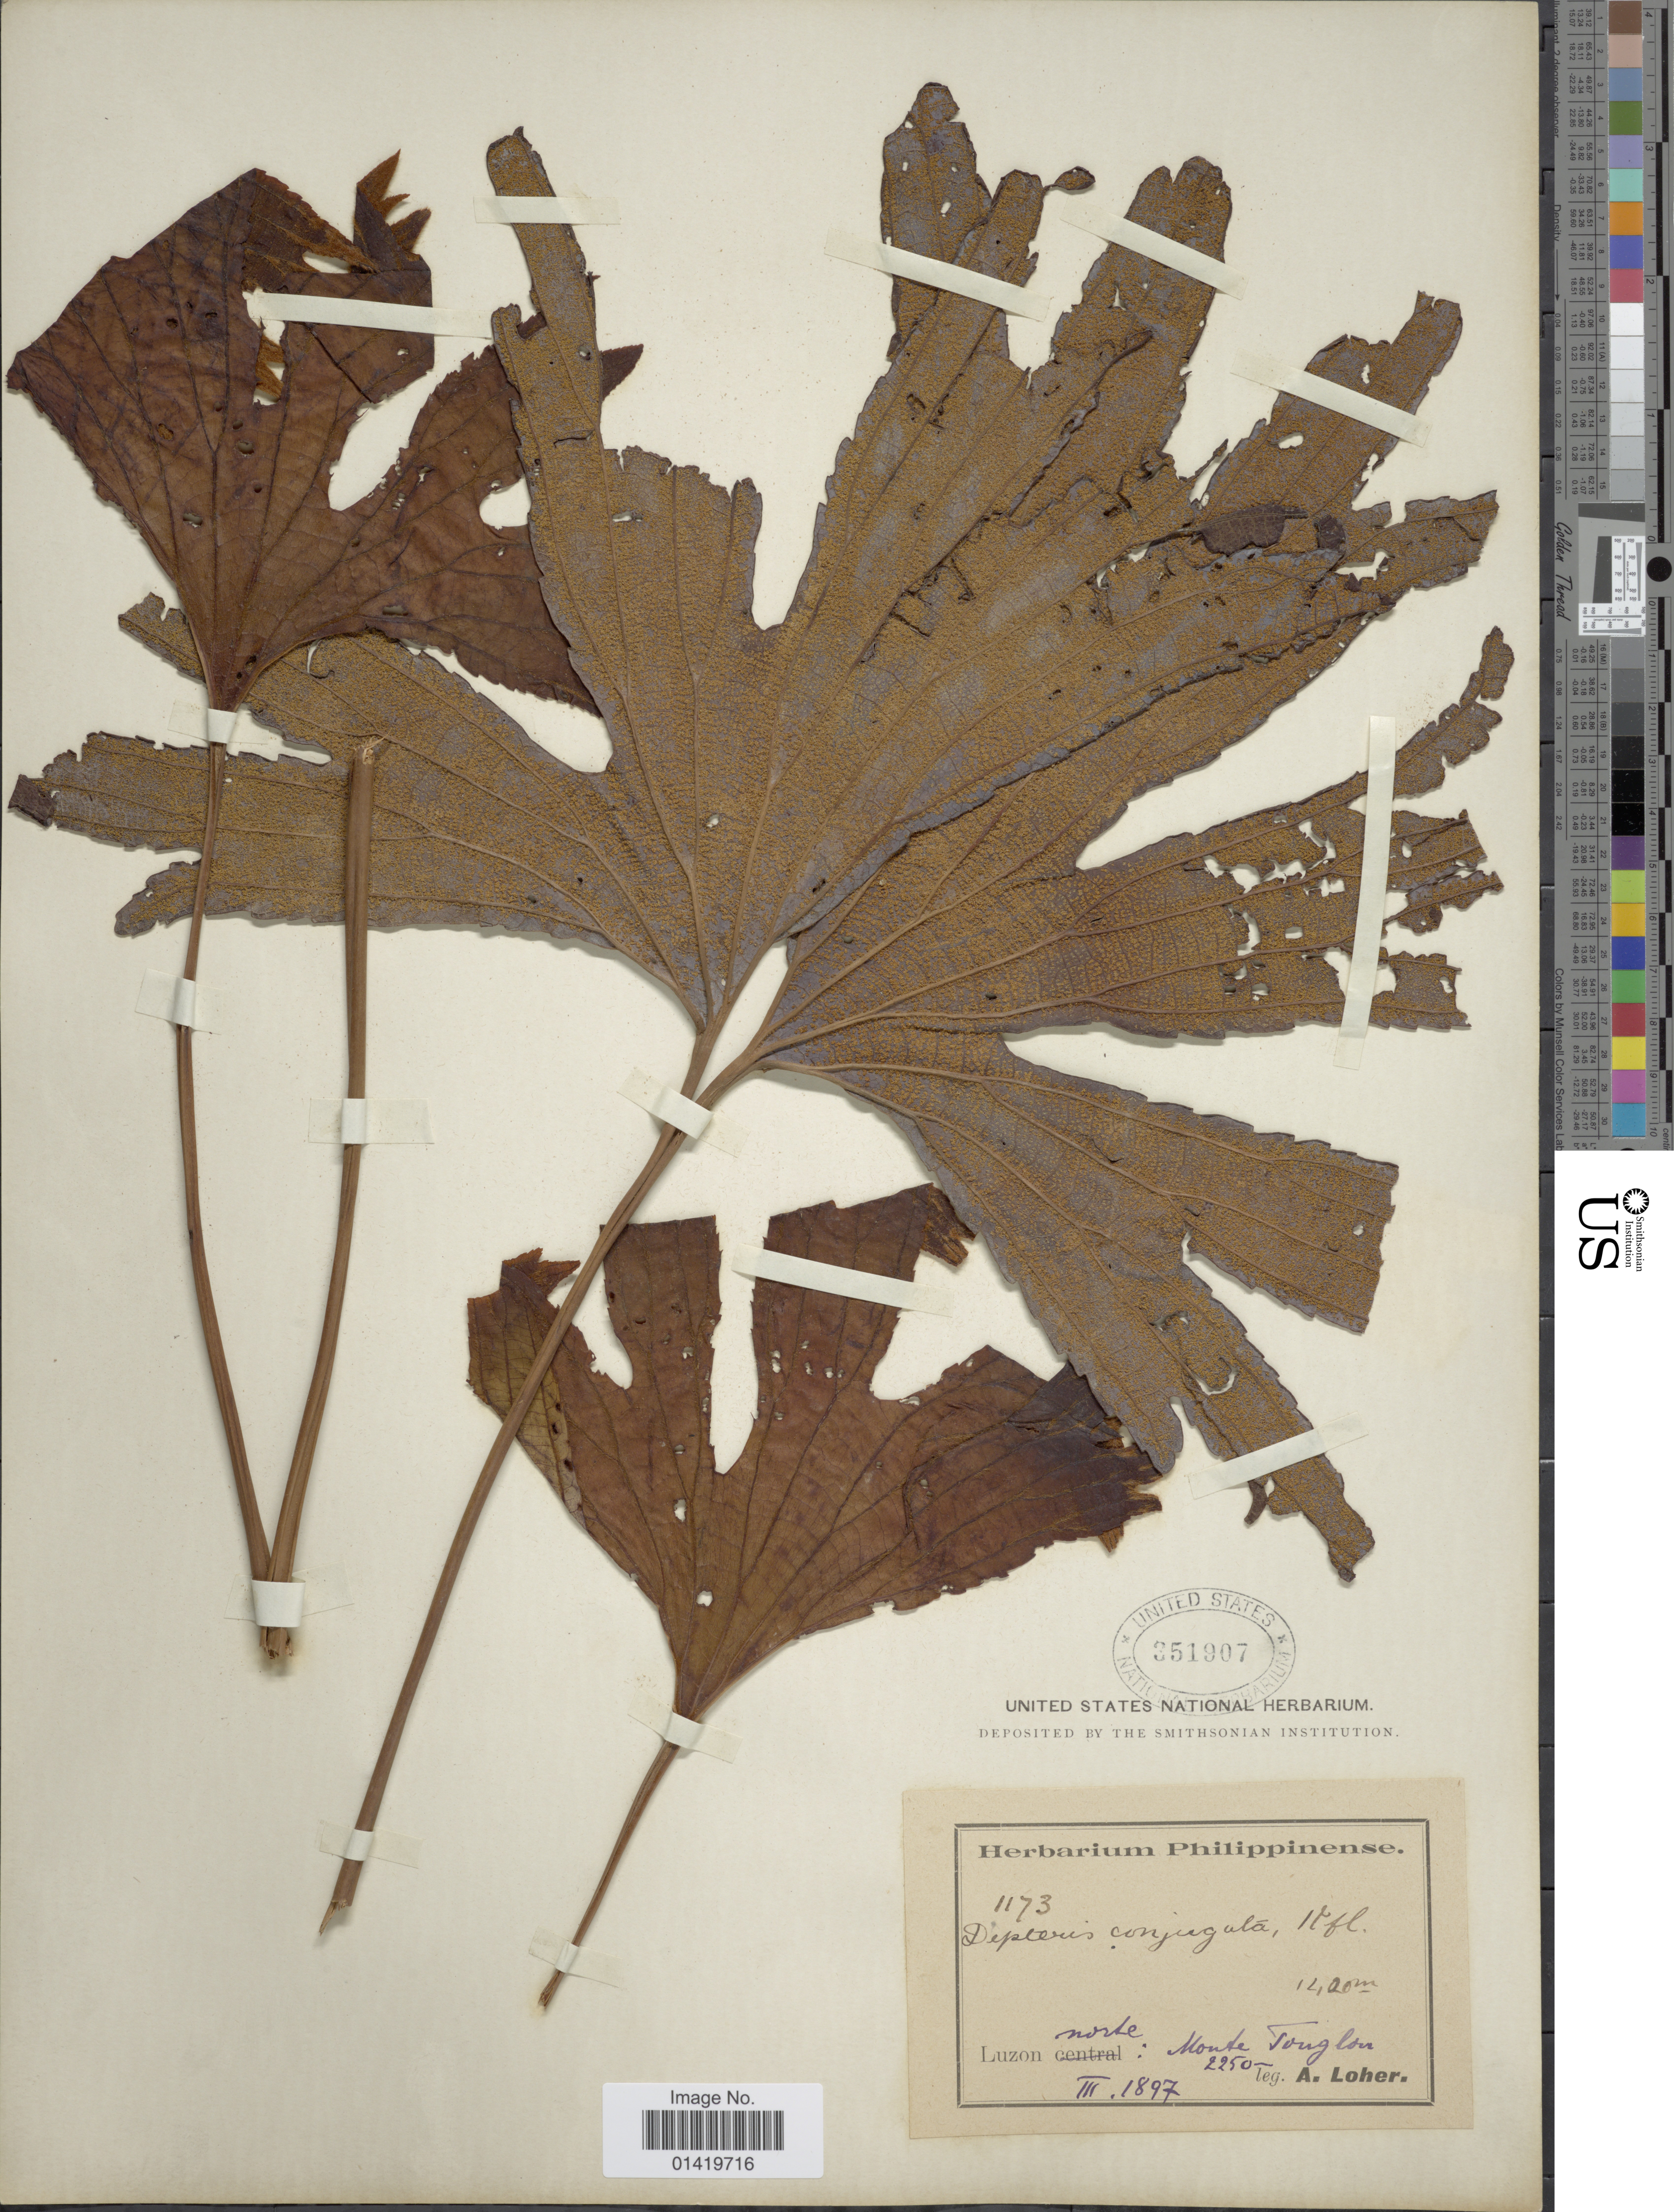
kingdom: Plantae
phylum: Tracheophyta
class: Polypodiopsida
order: Gleicheniales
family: Dipteridaceae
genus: Dipteris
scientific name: Dipteris conjugata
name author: Reinw.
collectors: A. Loher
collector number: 1173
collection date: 1897-03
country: Philippines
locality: Luzon norte: Monte Tonglon.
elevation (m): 1400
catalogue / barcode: US 351907